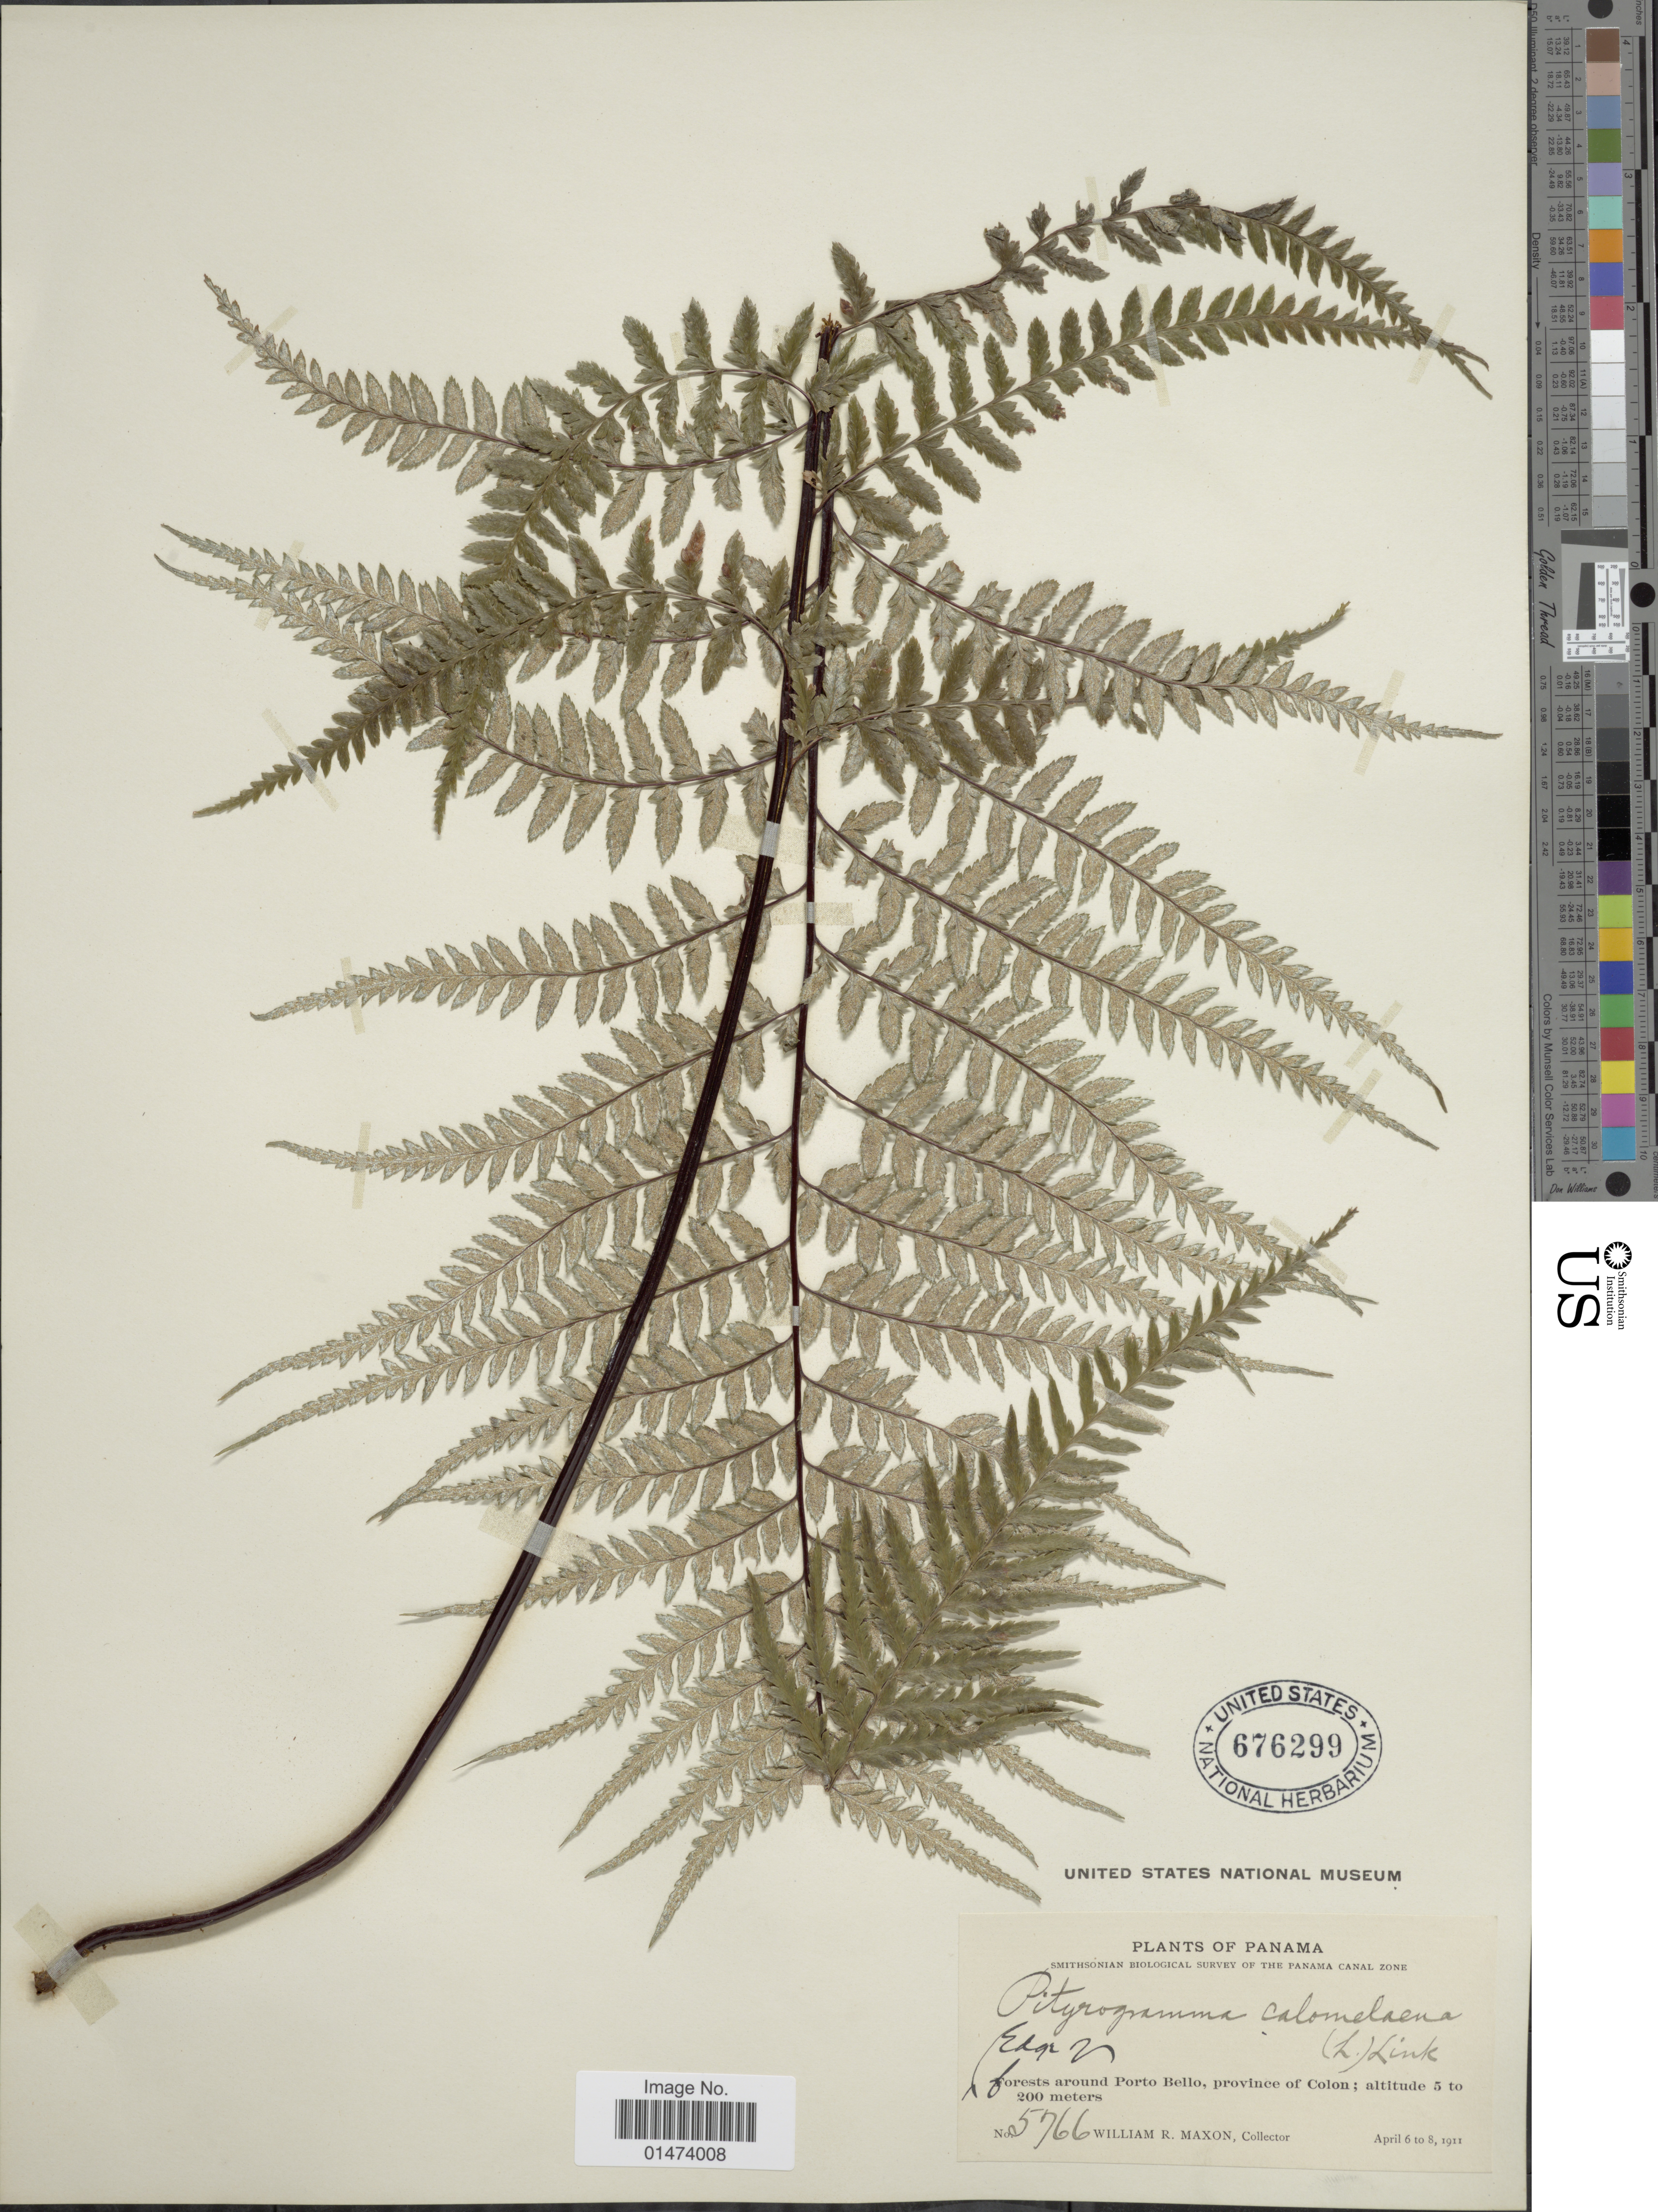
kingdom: Plantae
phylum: Tracheophyta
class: Polypodiopsida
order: Polypodiales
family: Pteridaceae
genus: Pityrogramma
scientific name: Pityrogramma calomelanos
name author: (L.) Link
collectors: W. R. Maxon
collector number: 5766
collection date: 1911-04-06/1911-04-08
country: Panama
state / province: Colón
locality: Edge of forests around Porto bello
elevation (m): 5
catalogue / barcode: US 676299